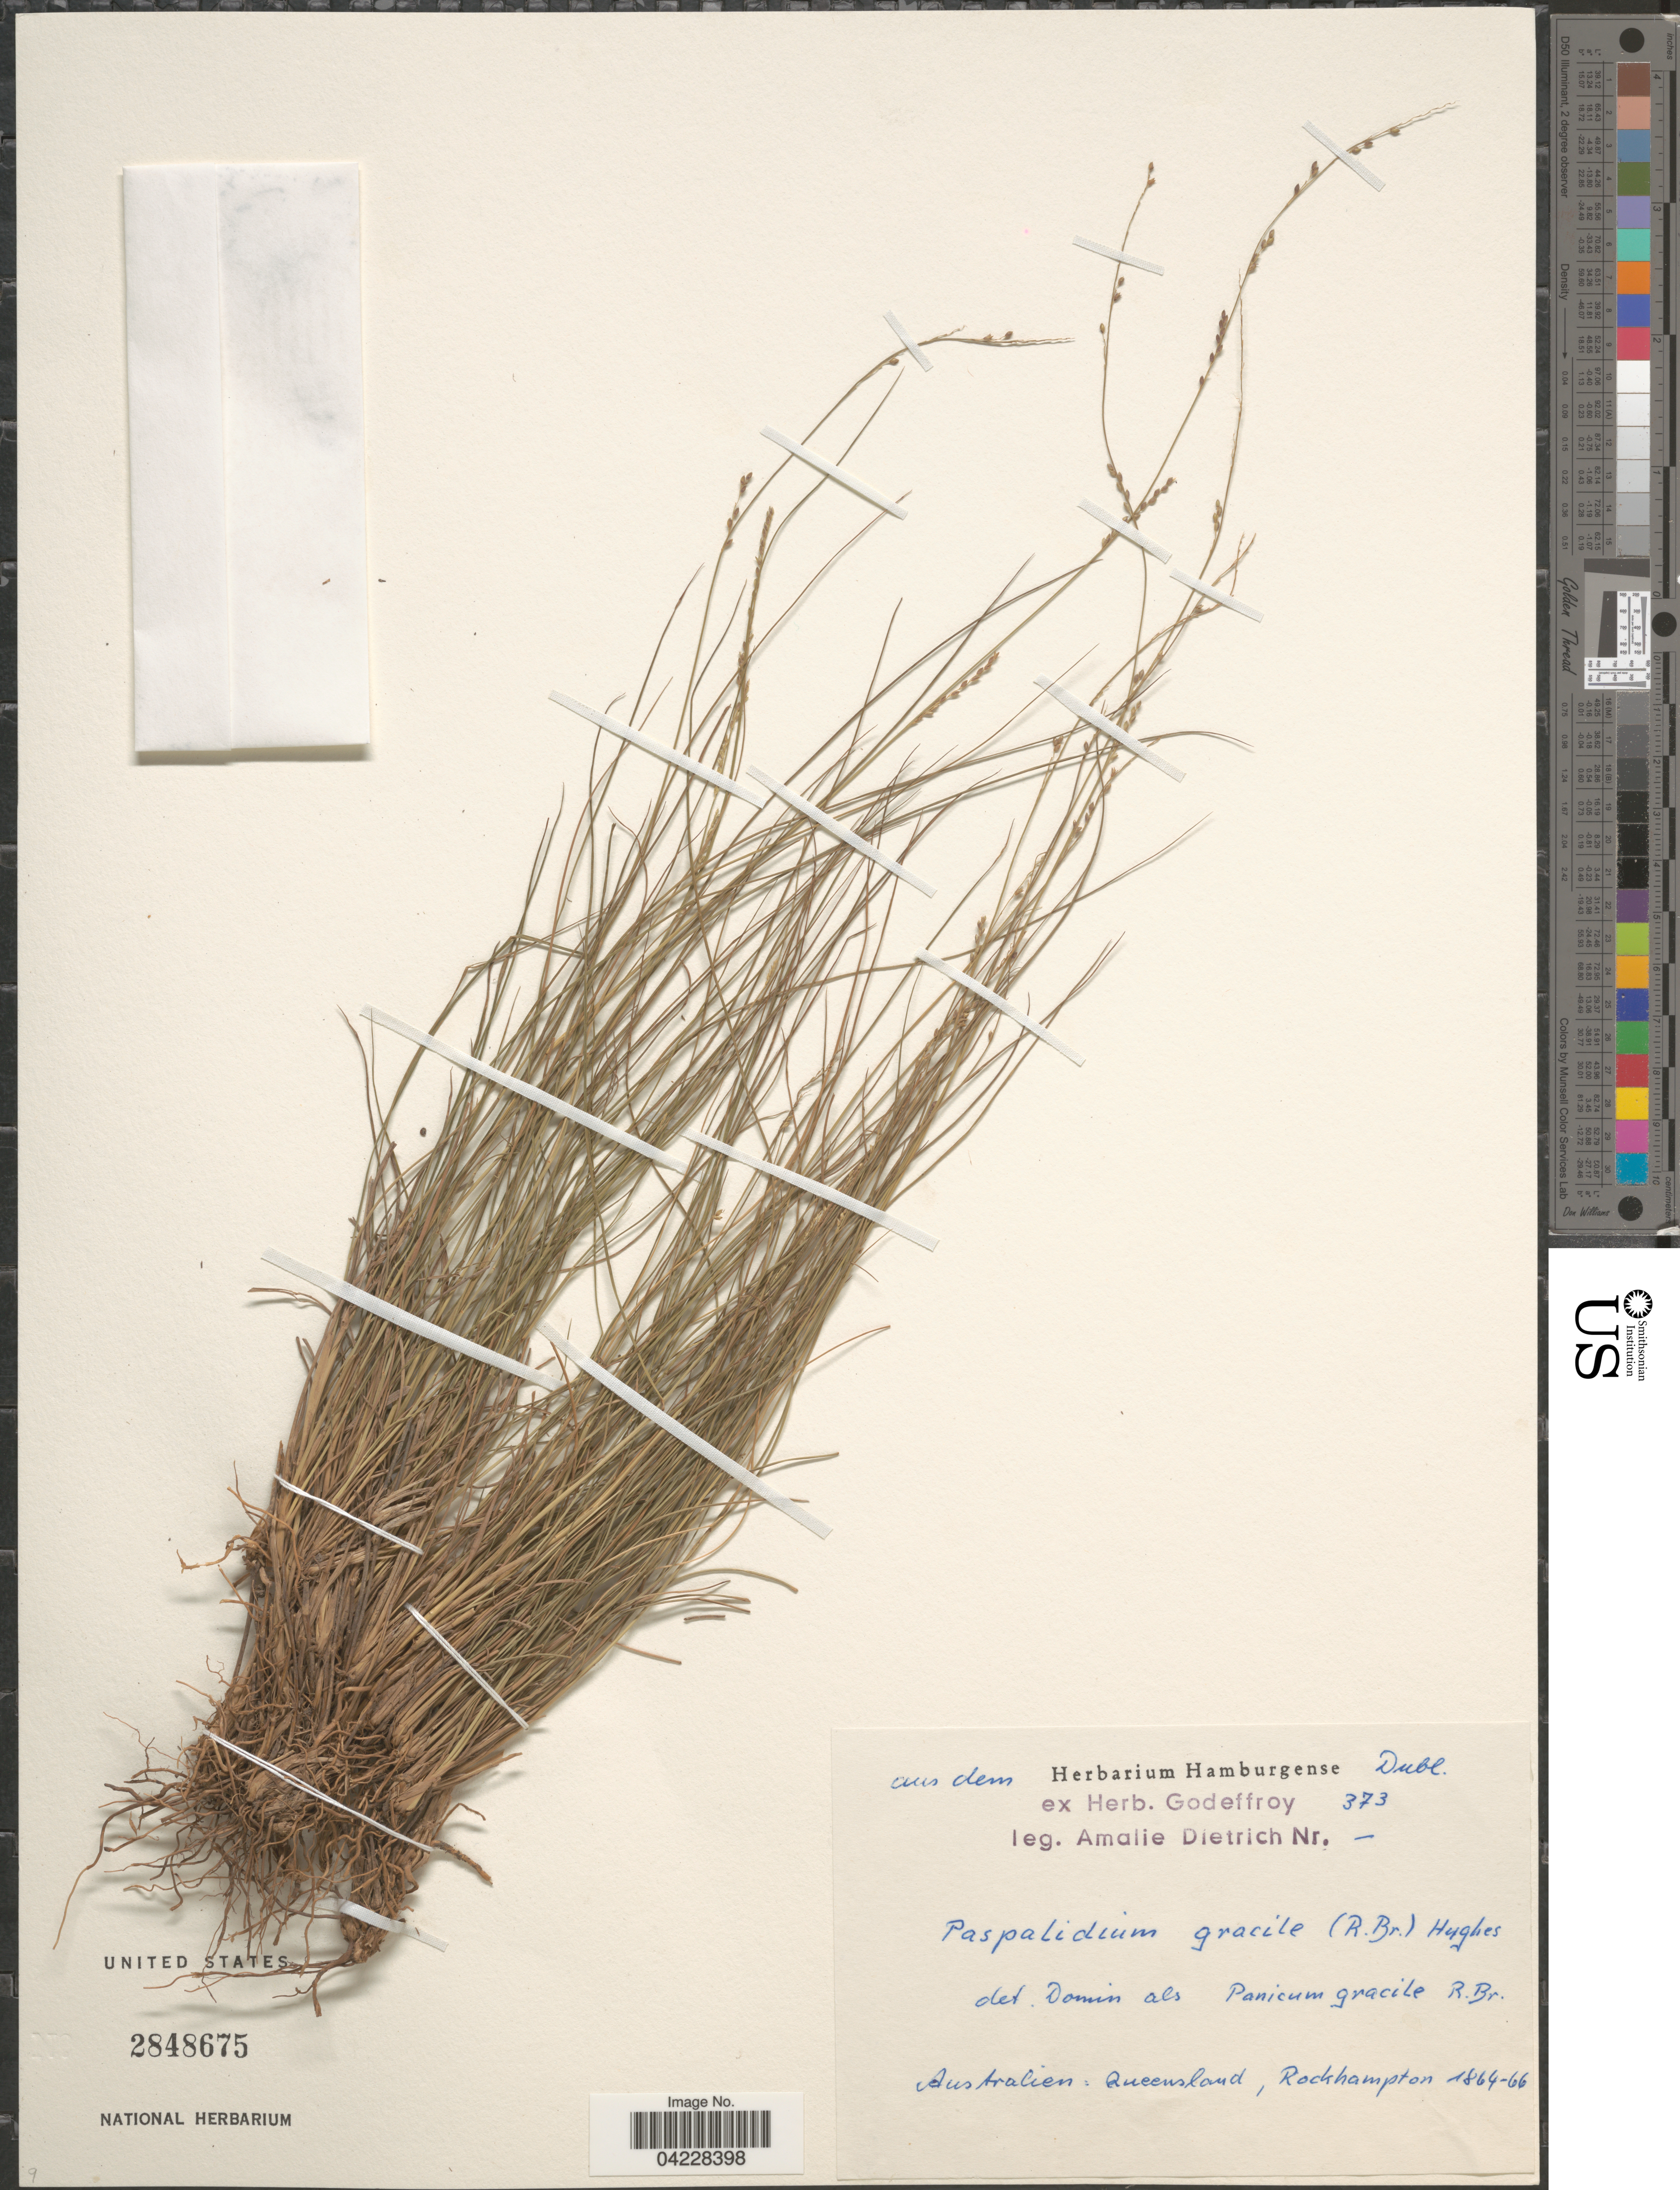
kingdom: Plantae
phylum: Tracheophyta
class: Liliopsida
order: Poales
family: Poaceae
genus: Paspalum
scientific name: Paspalum gracile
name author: Rudge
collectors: A. Dietrich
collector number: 373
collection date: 1864/1866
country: Australia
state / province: Queensland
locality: Rockhampton.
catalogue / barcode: US 2848675